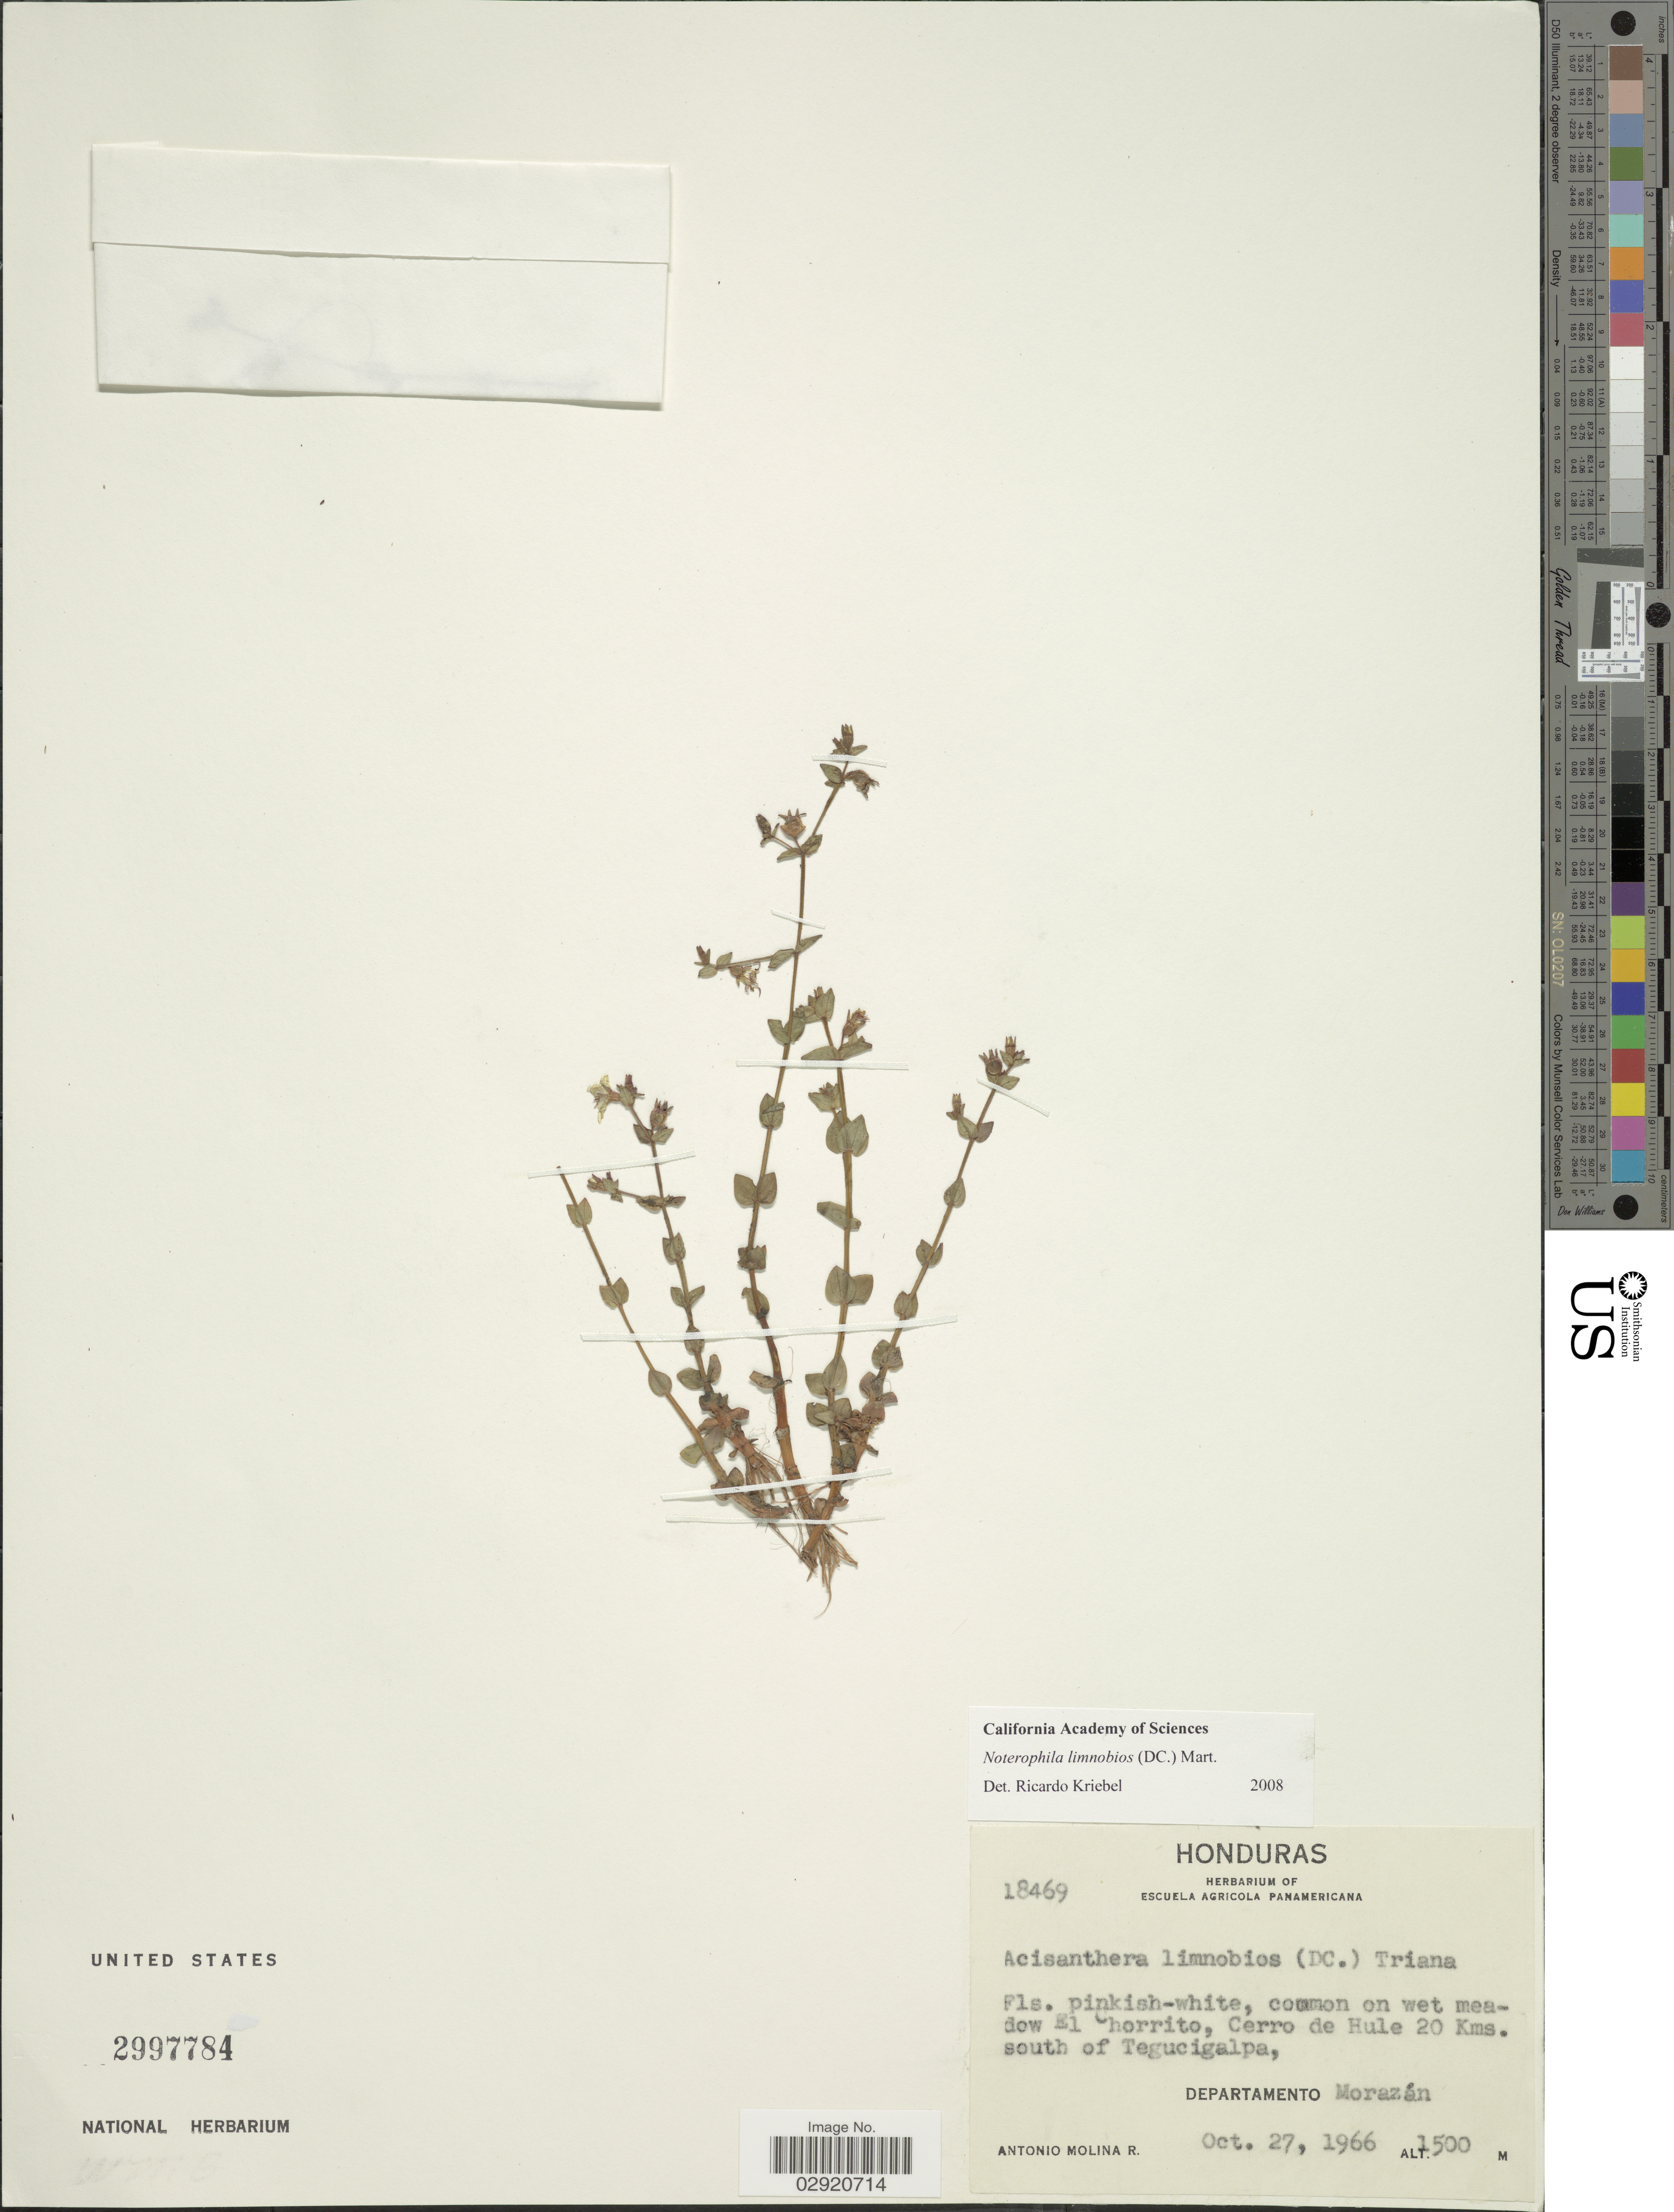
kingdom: Plantae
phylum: Tracheophyta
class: Magnoliopsida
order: Myrtales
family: Melastomataceae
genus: Noterophila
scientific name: Noterophila limnobios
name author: (DC.) Mart.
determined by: Kriebel, R.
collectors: A. Molina R.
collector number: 18469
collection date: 1966-10-27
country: Honduras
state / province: Fco. Morazán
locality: Meadow El Chorrito, Cerro de Hule 20 Kms. south of Tegucigalpa, Departamento Morazán.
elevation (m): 1500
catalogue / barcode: US 2997784